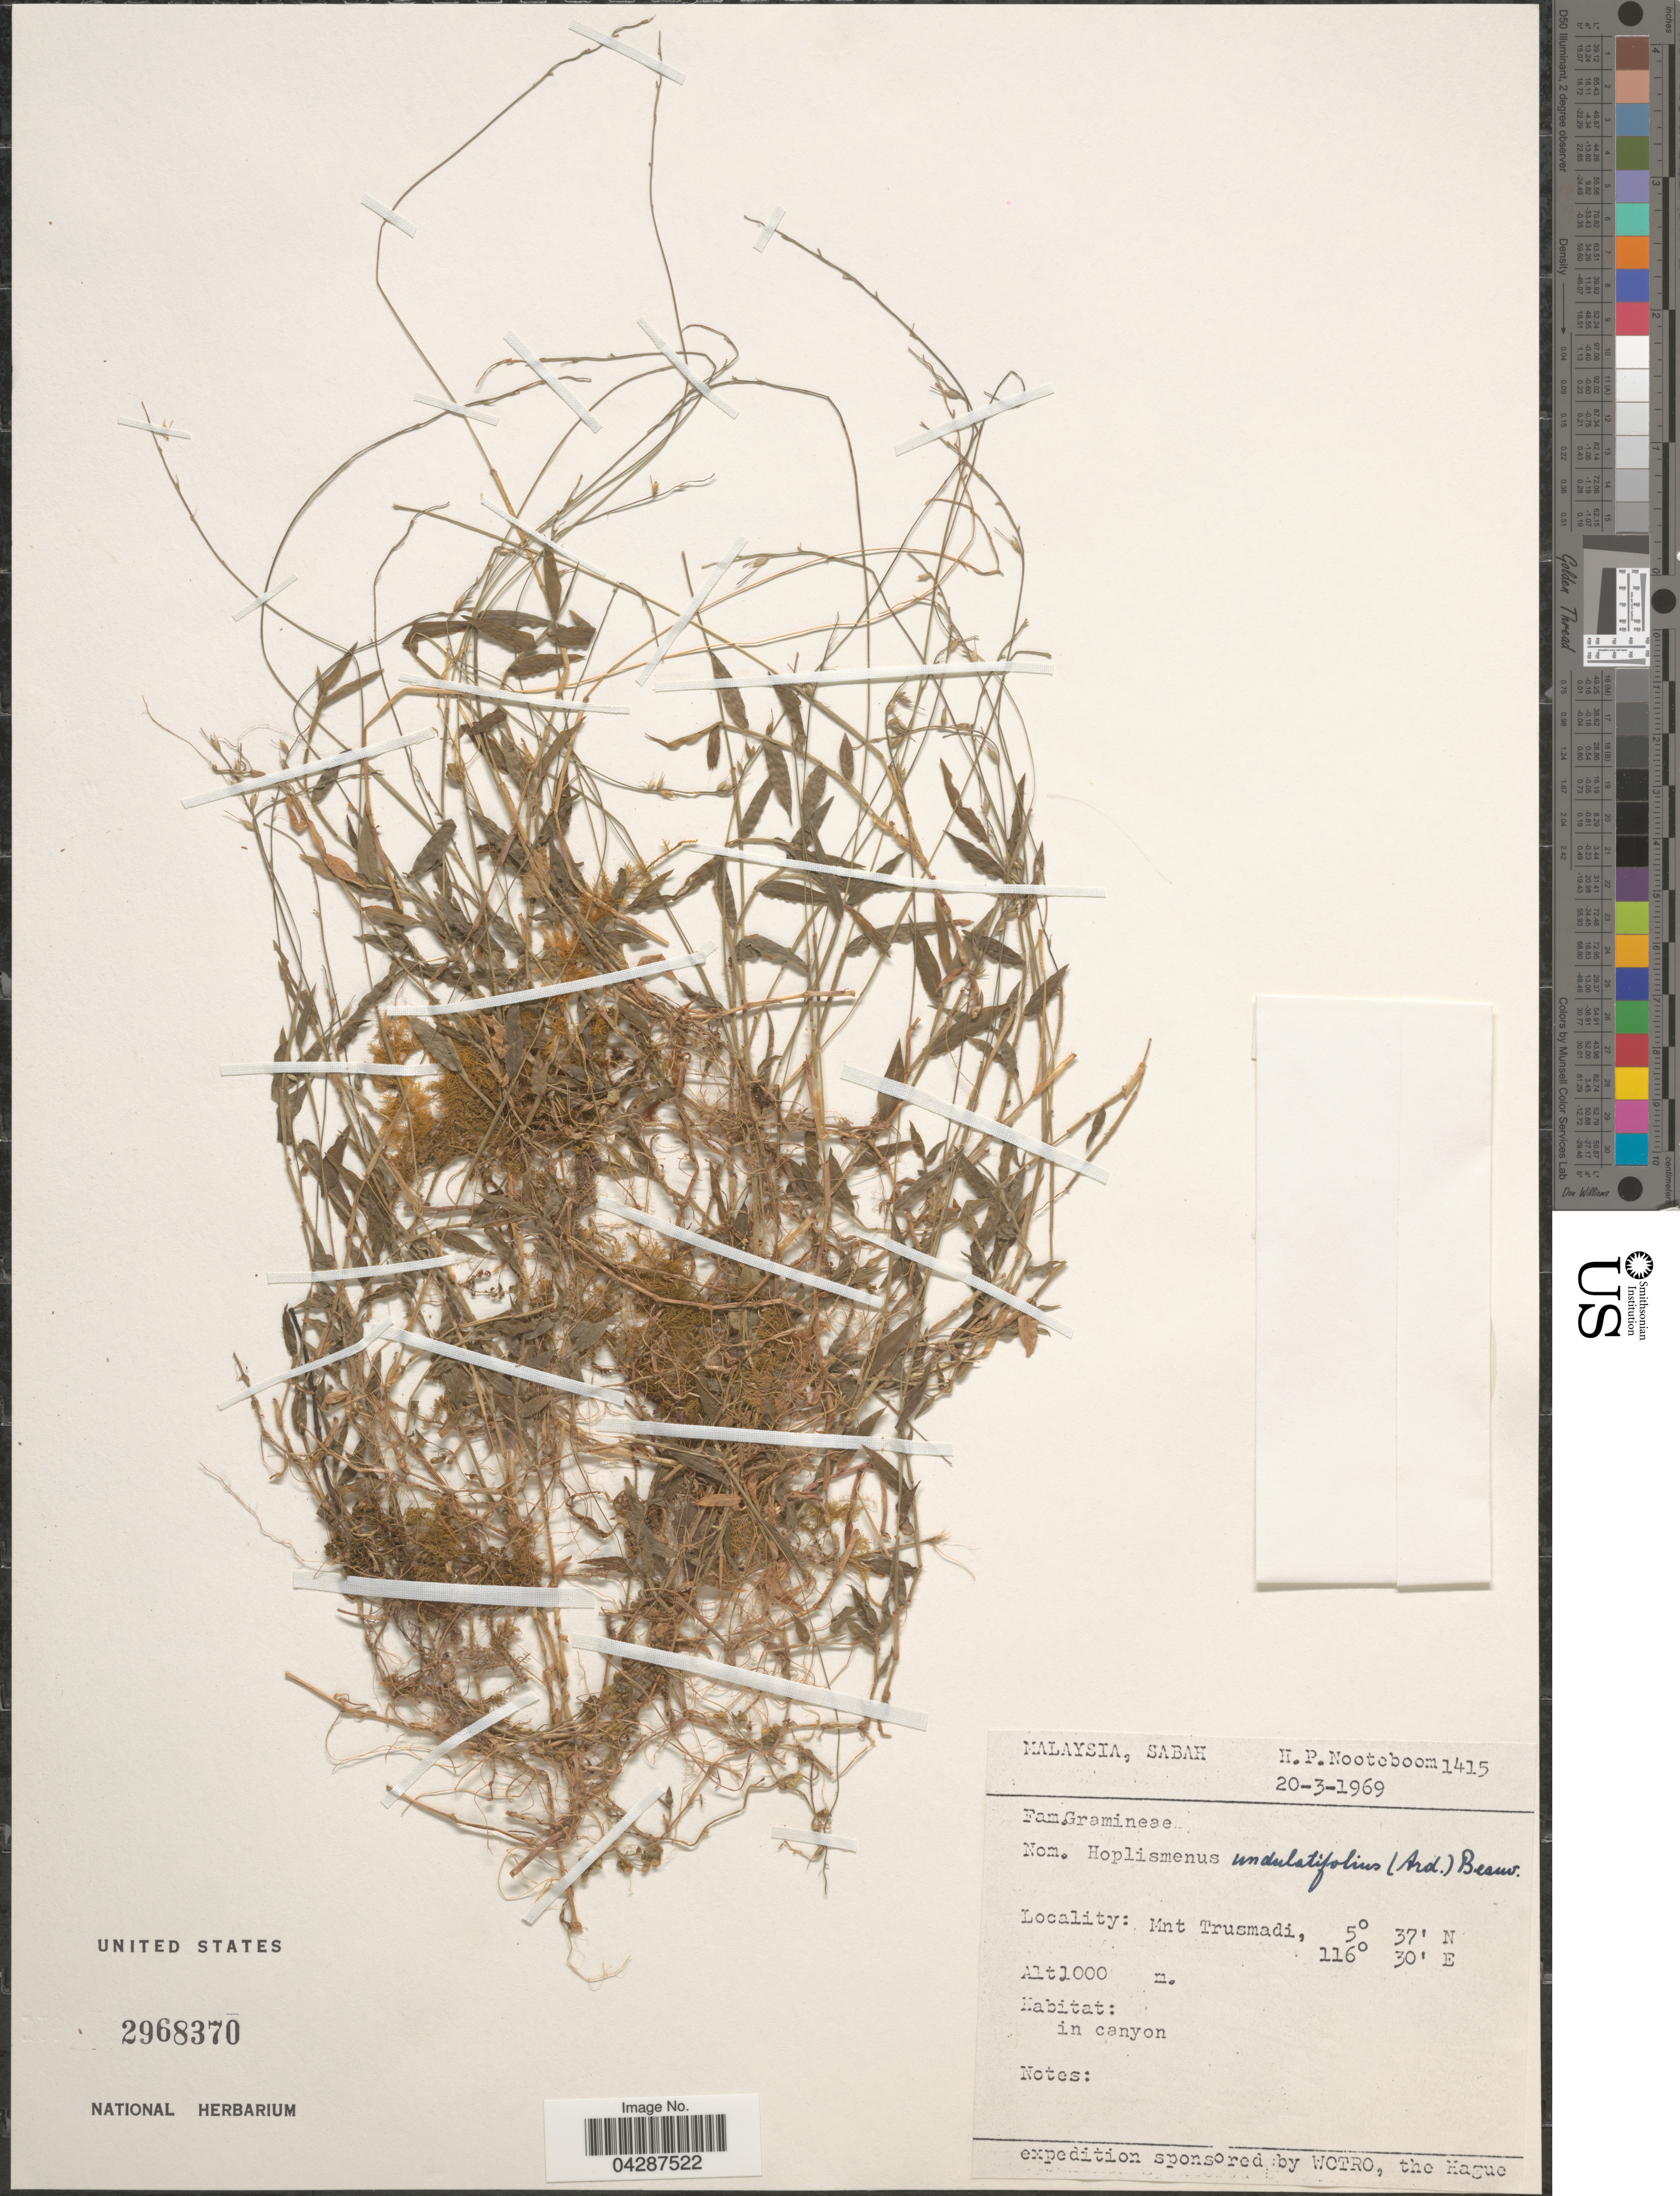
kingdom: Plantae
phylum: Tracheophyta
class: Liliopsida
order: Poales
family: Poaceae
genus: Oplismenus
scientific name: Oplismenus undulatifolius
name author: (Ard.) P. Beauv.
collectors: H. P. Nooteboom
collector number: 1415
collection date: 1969-03-20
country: Malaysia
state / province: Sabah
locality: Mnt Trusmadi.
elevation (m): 1000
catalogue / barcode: US 2968370